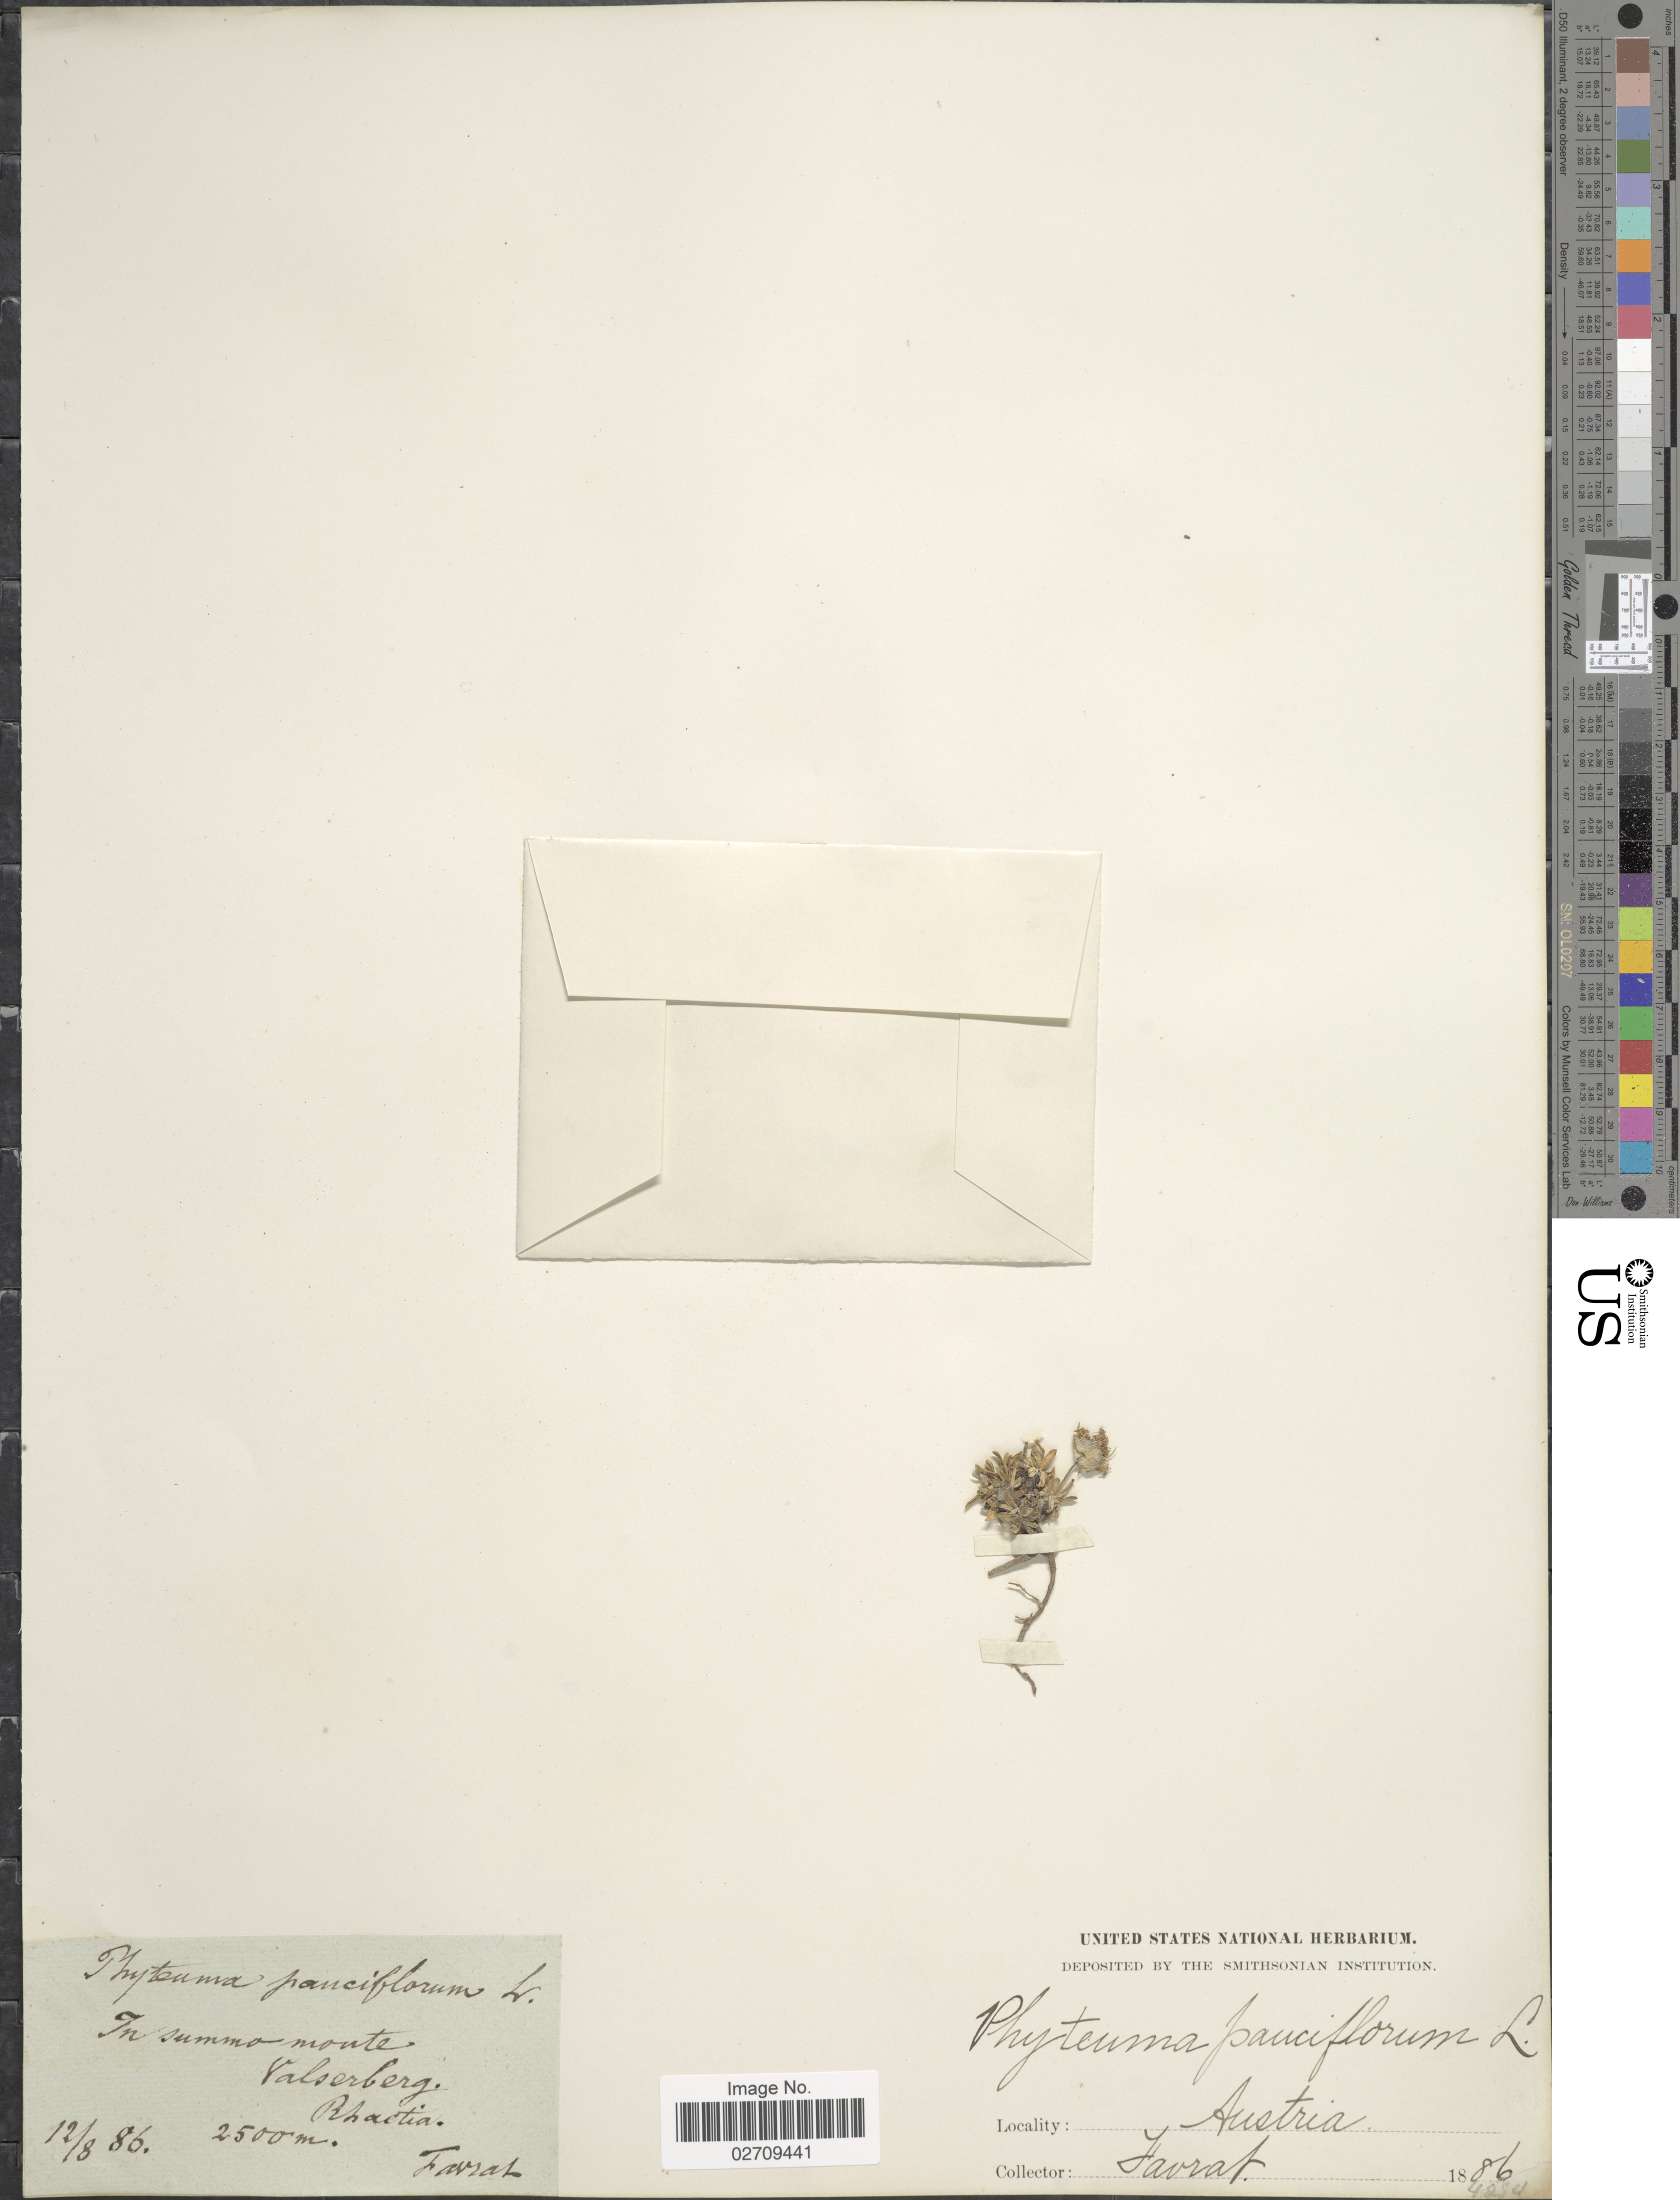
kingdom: Plantae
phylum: Tracheophyta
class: Magnoliopsida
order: Asterales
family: Campanulaceae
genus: Phyteuma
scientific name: Phyteuma pauciflorum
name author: L.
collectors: L. Favrat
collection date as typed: Transcribed d/m/y: 12/8/86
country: Austria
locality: In summo monte Valserberg, Bhactia [interpreted]